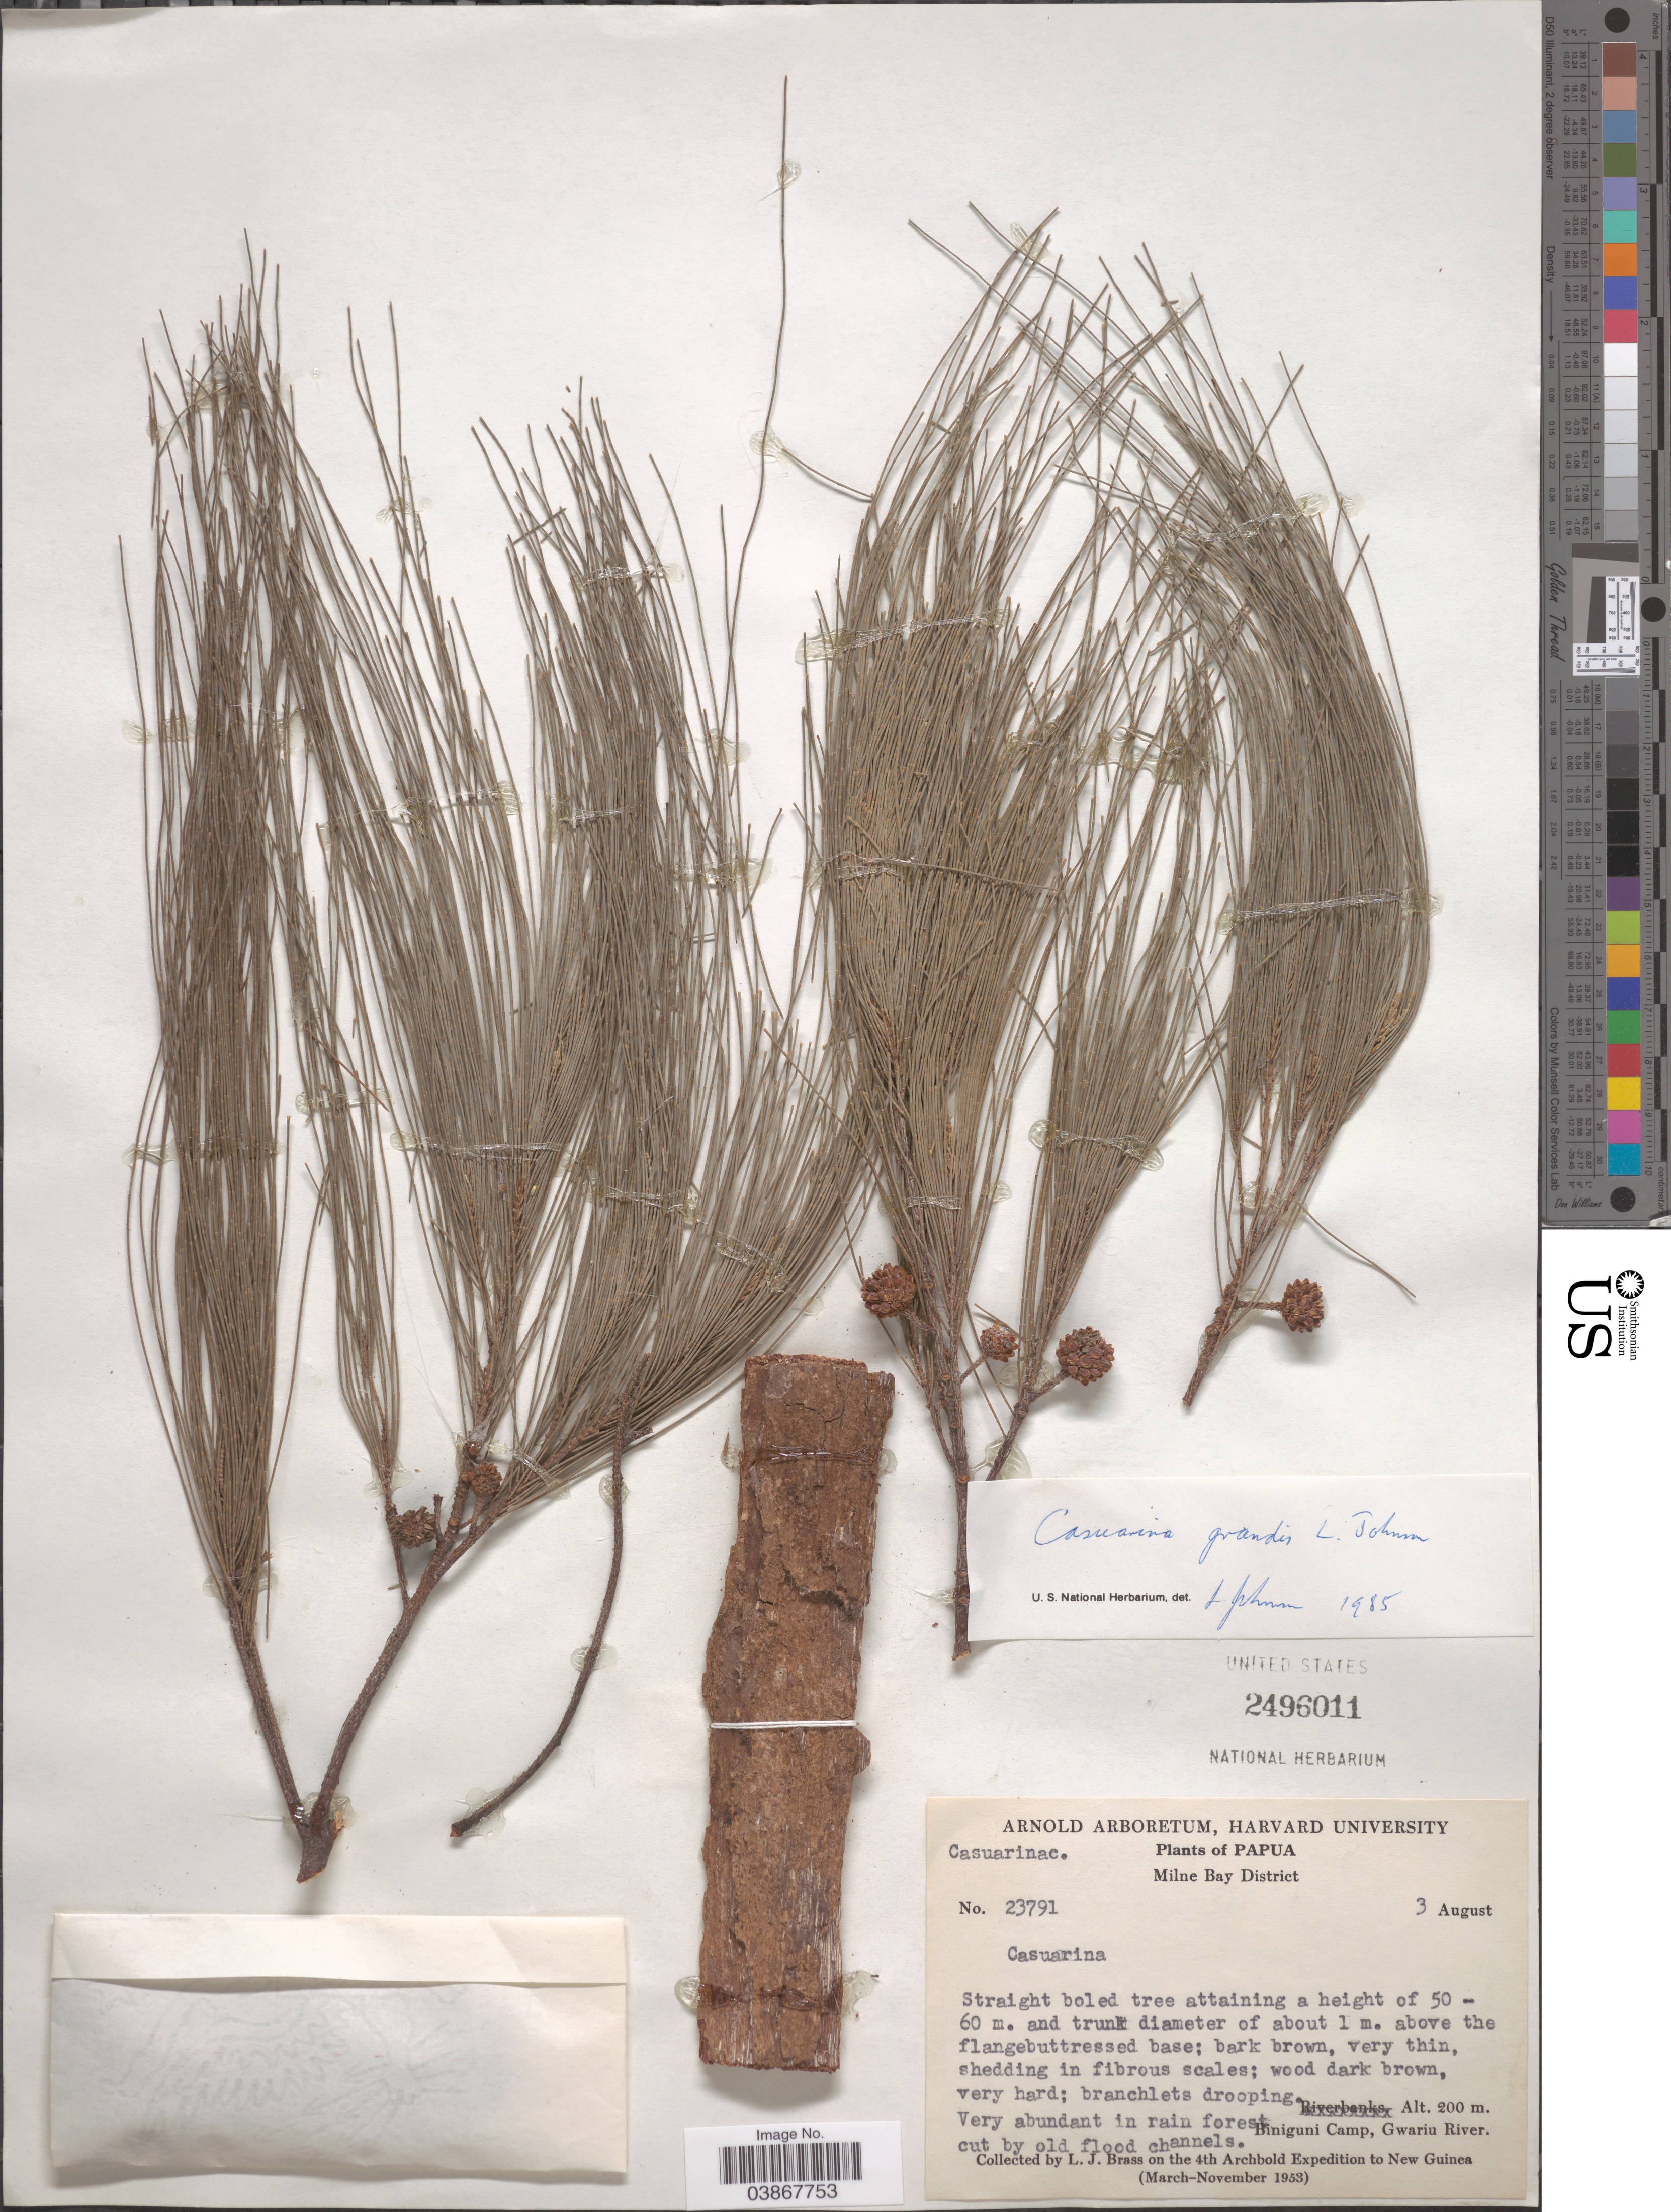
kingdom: Plantae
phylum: Tracheophyta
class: Magnoliopsida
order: Fagales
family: Casuarinaceae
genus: Casuarina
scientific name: Casuarina grandis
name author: L.A.S. Johnson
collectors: L. J. Brass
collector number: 23791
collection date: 1953-08-03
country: Papua New Guinea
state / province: Milne Bay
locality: Papua. Milne Bay District, above the flangebuttressed base; Biniguni Camp, Gwariu River.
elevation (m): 200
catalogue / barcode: US 2496011